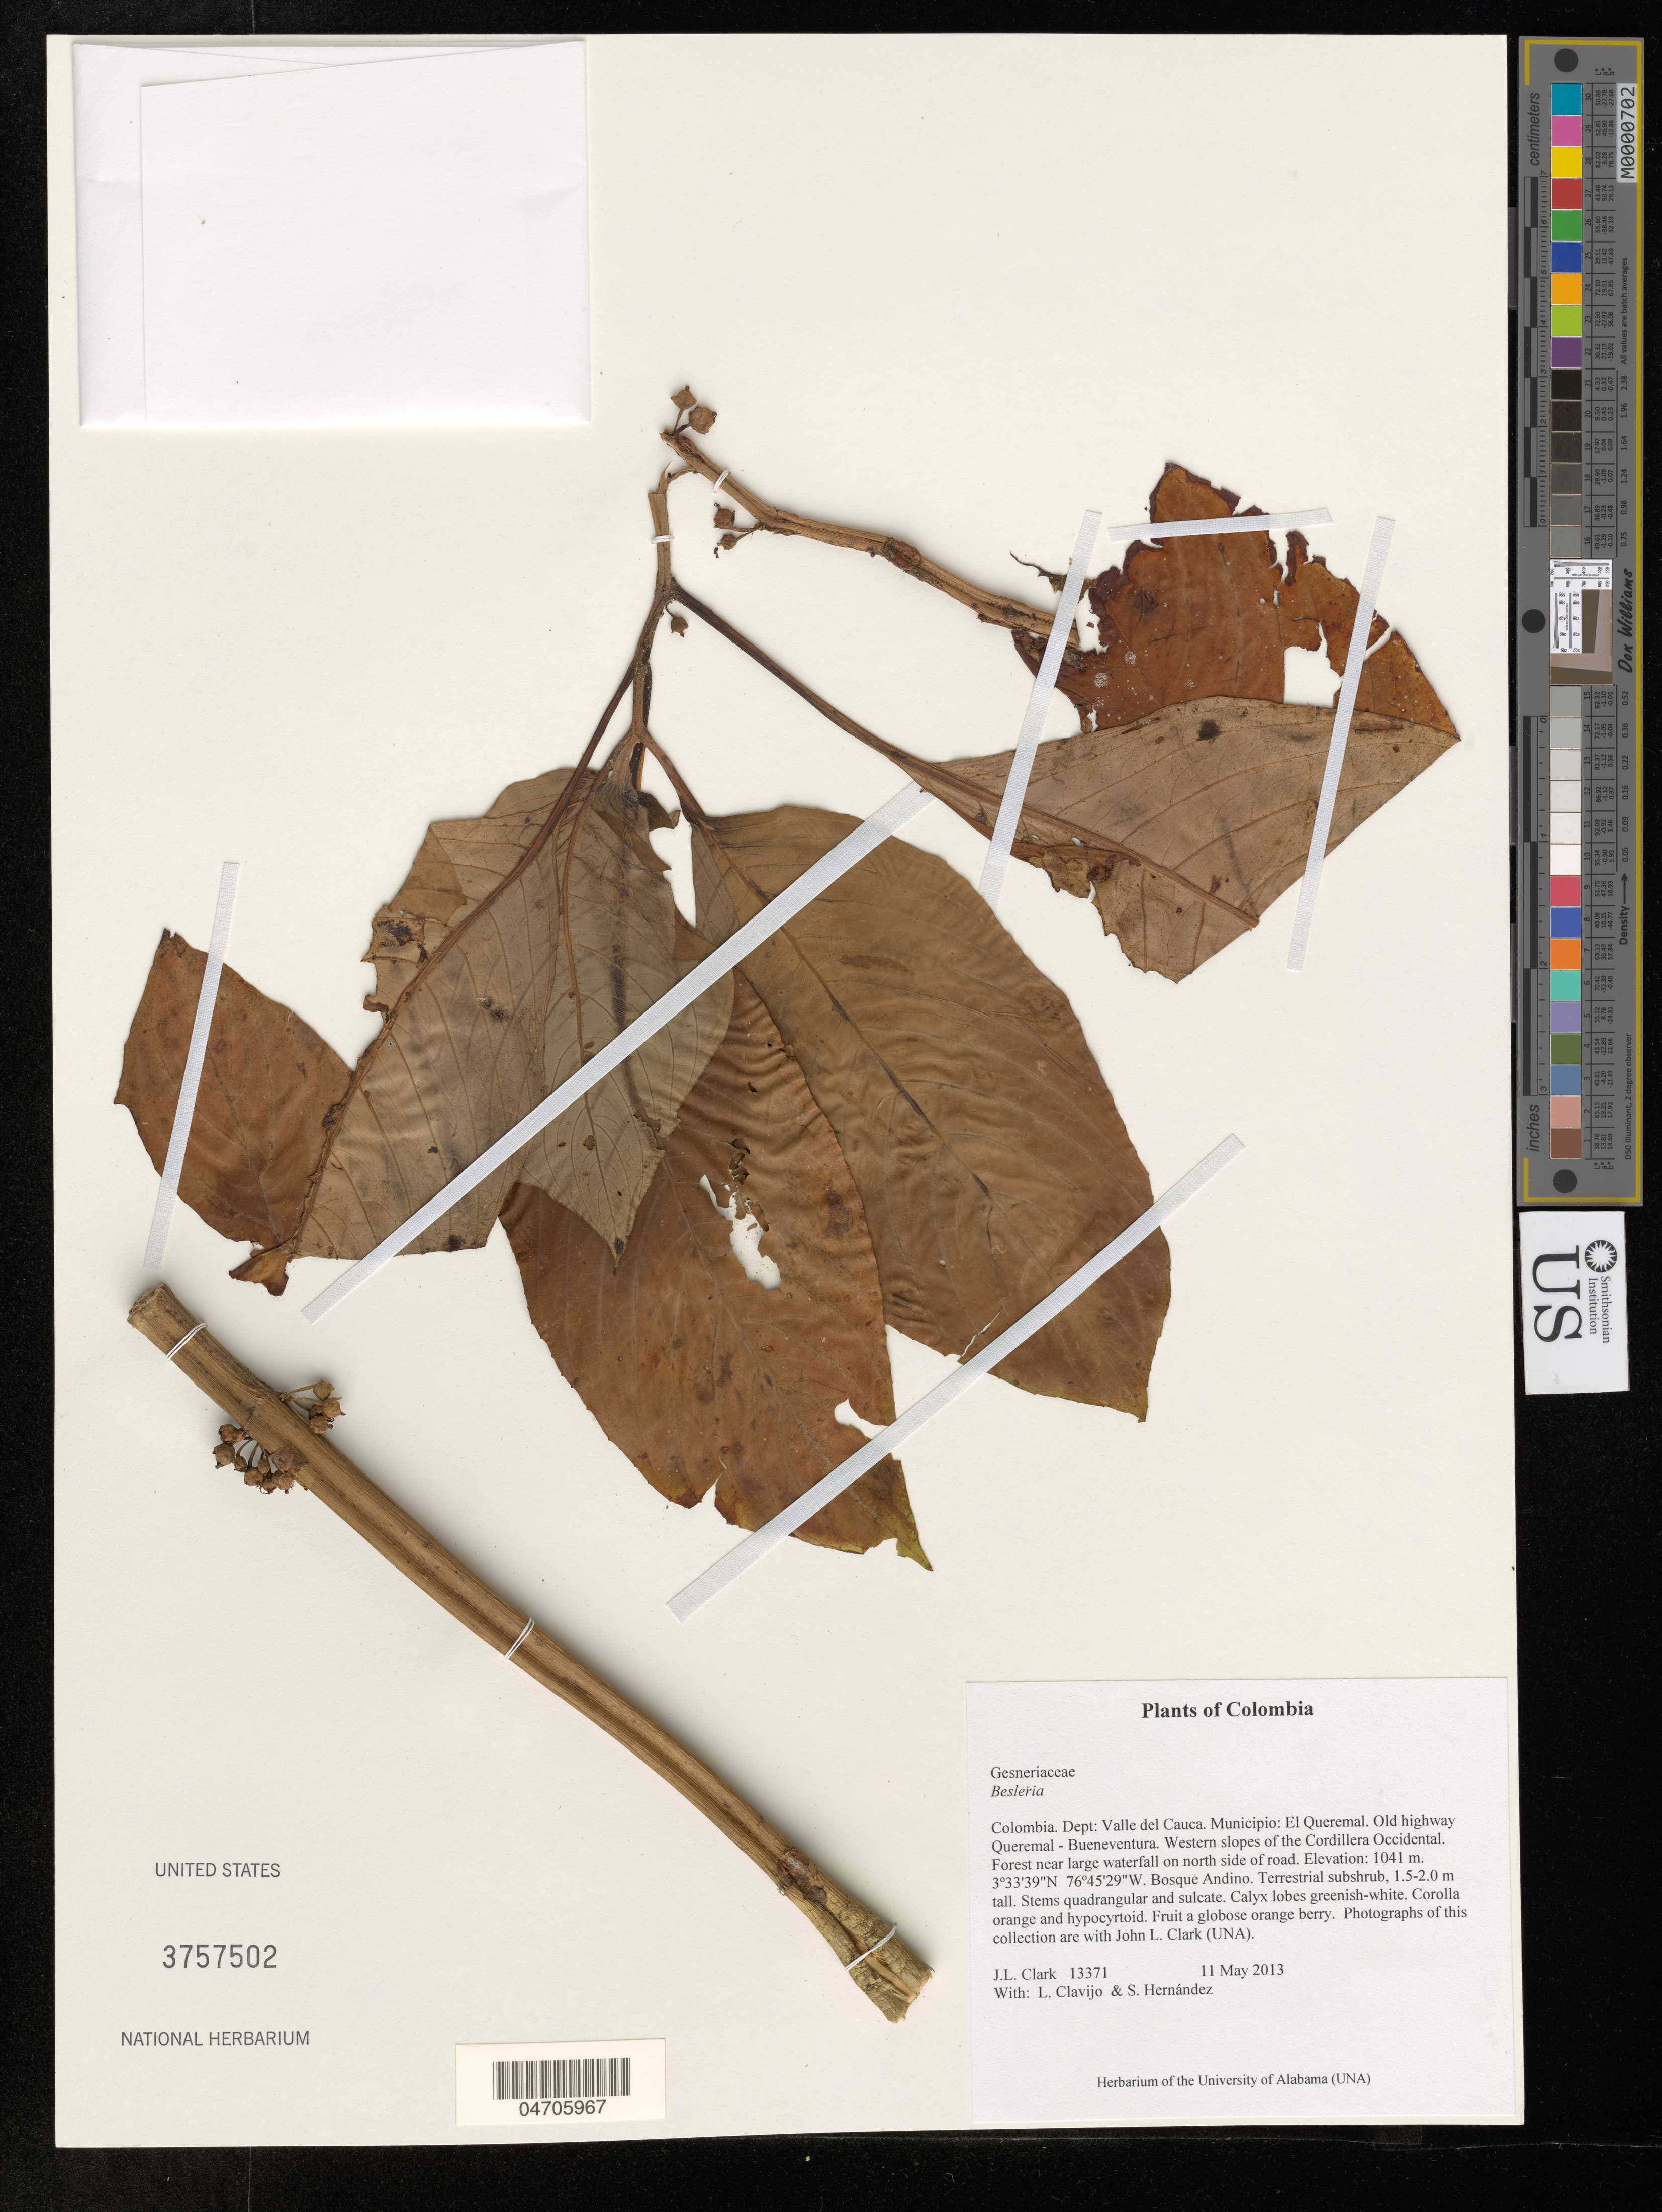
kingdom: Plantae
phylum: Tracheophyta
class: Magnoliopsida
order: Lamiales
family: Gesneriaceae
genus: Besleria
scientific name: Besleria sp.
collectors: J. L. Clark, L. Clavijo & S. Hernández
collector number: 13371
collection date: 2013-05-11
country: Colombia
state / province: Valle del Cauca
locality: Dept: Valle del Cauca. Municipio: El Queremal. Old highway Queremal - Bueneventura. Western slopes of the Cordillera Occidental. Forest near large waterfall on north side of road. Bosque Andino.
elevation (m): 1041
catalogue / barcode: US 3757502